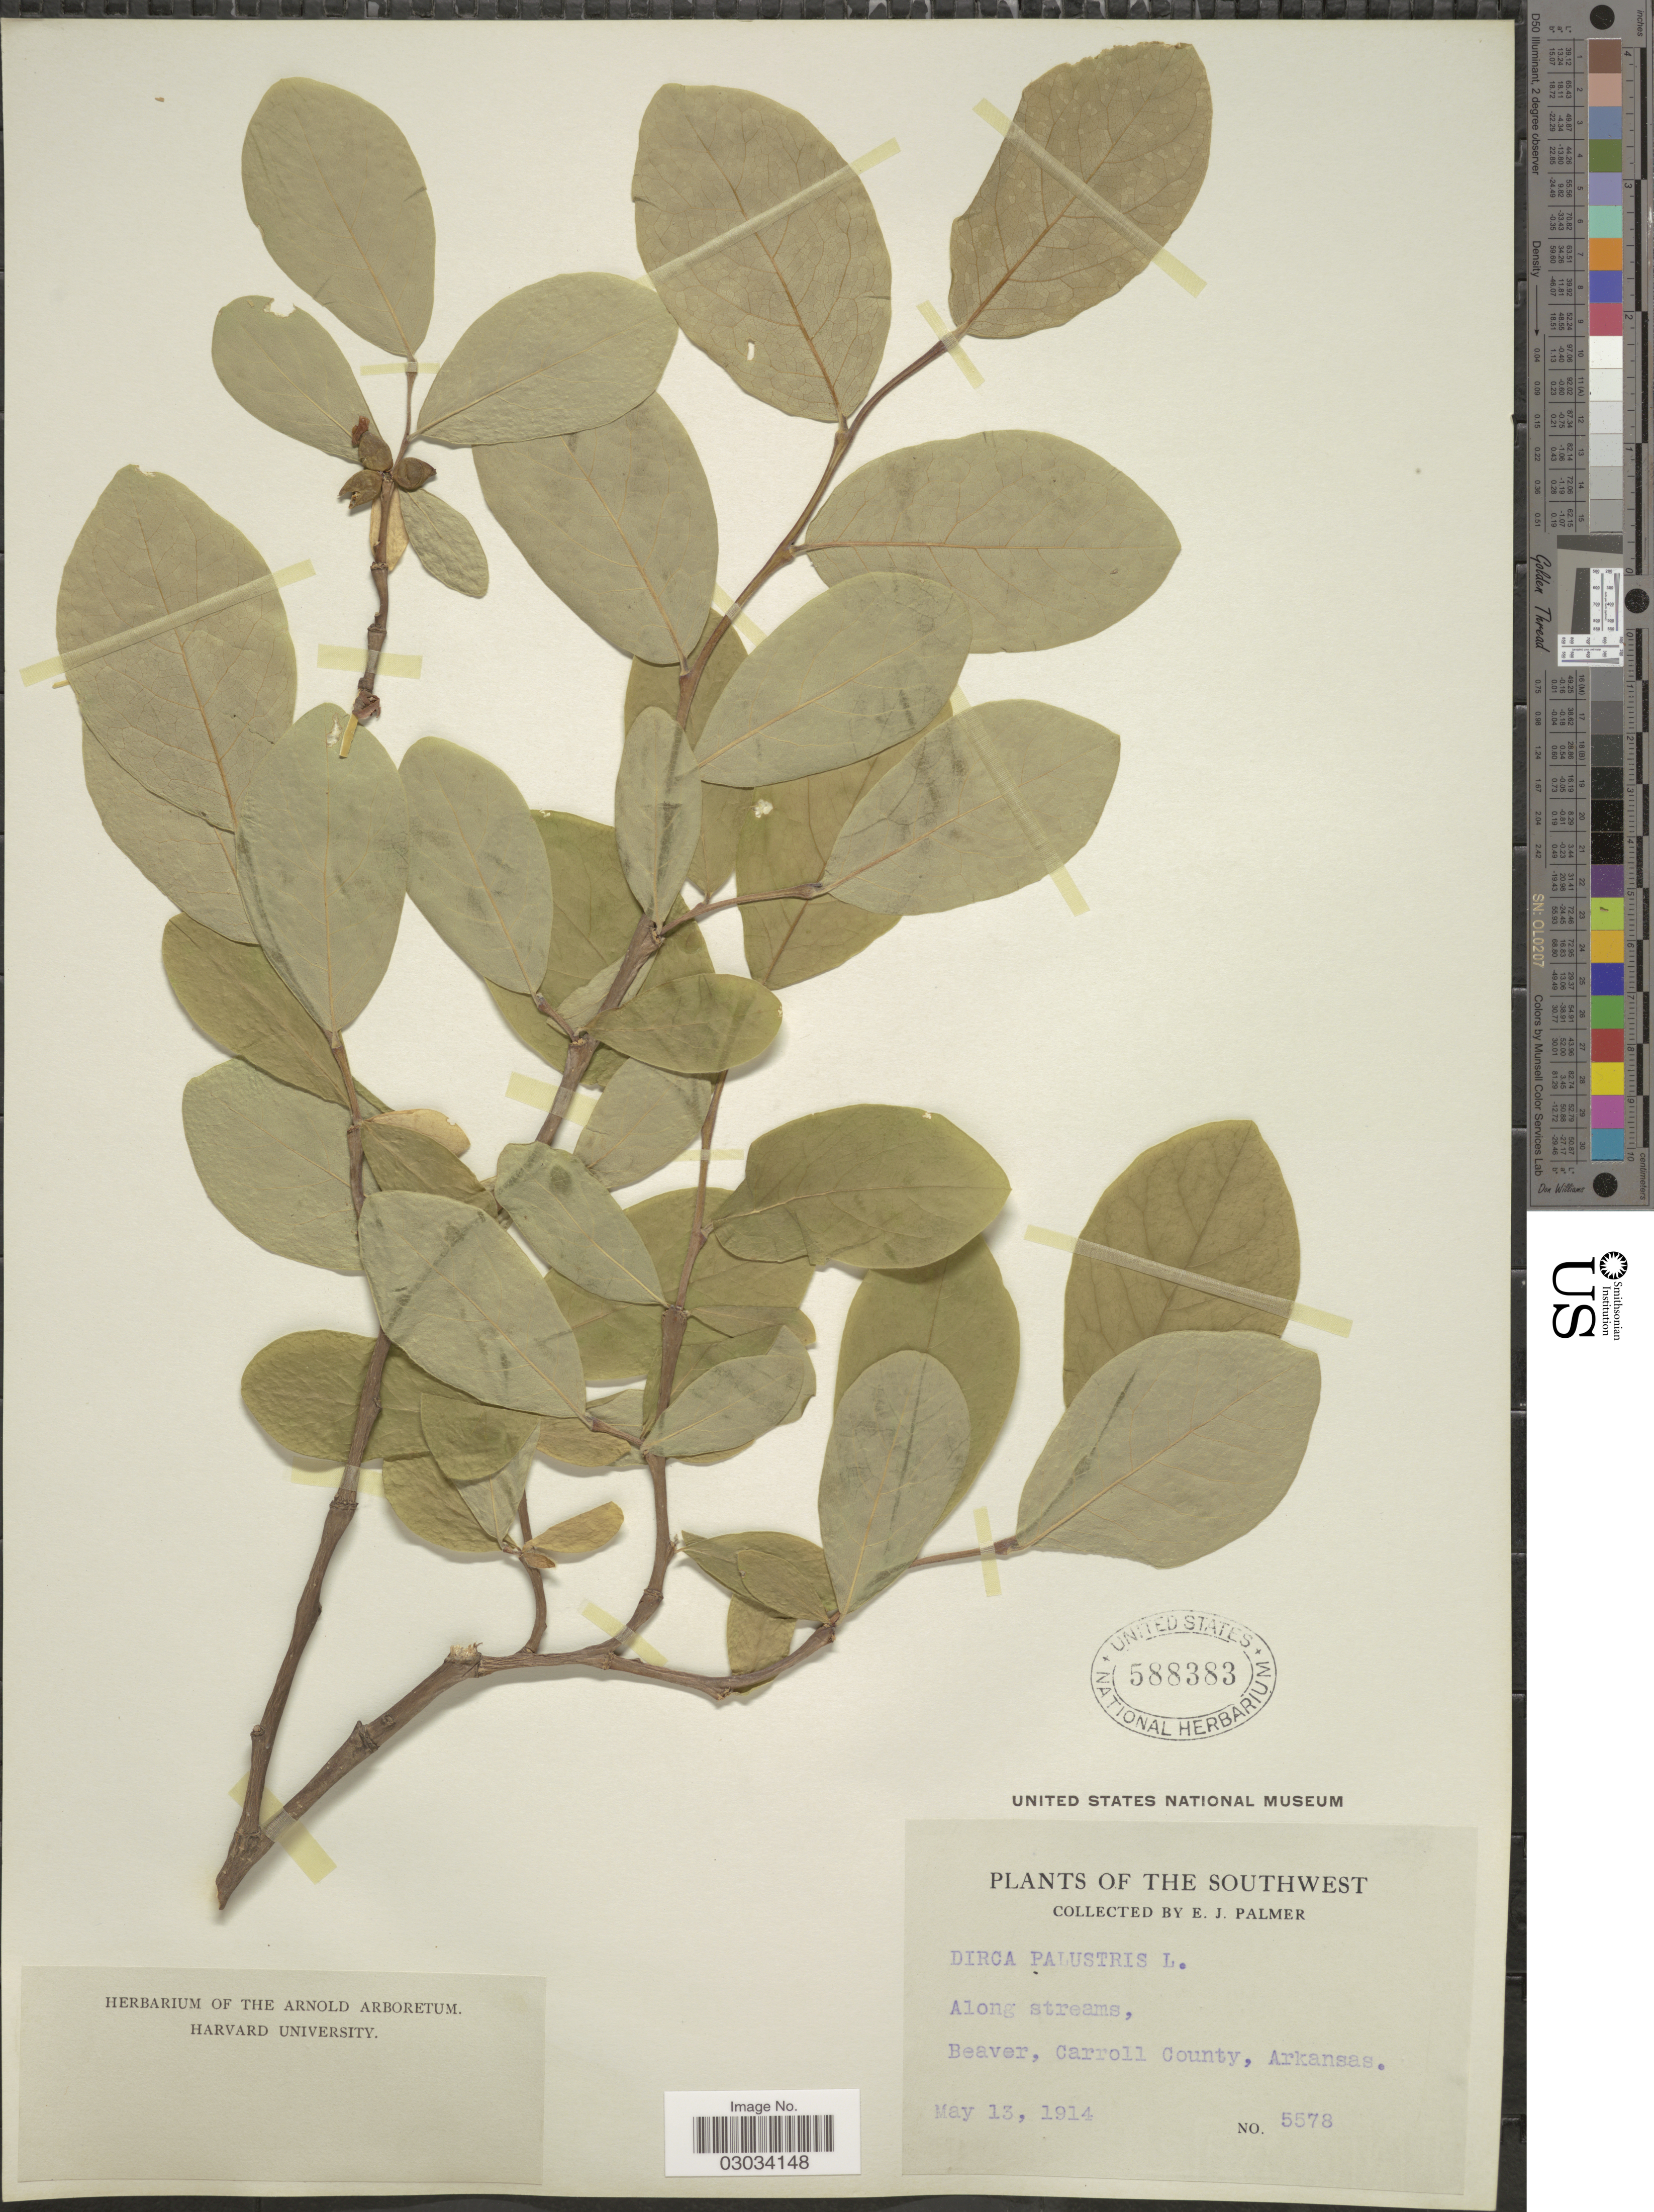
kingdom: Plantae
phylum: Tracheophyta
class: Magnoliopsida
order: Malvales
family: Thymelaeaceae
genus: Dirca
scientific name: Dirca palustris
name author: L.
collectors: E. J. Palmer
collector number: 5578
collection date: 1914-05-13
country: United States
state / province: Arkansas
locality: The Southwest. Along streams, Beaver, Carroll County.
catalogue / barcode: US 588383